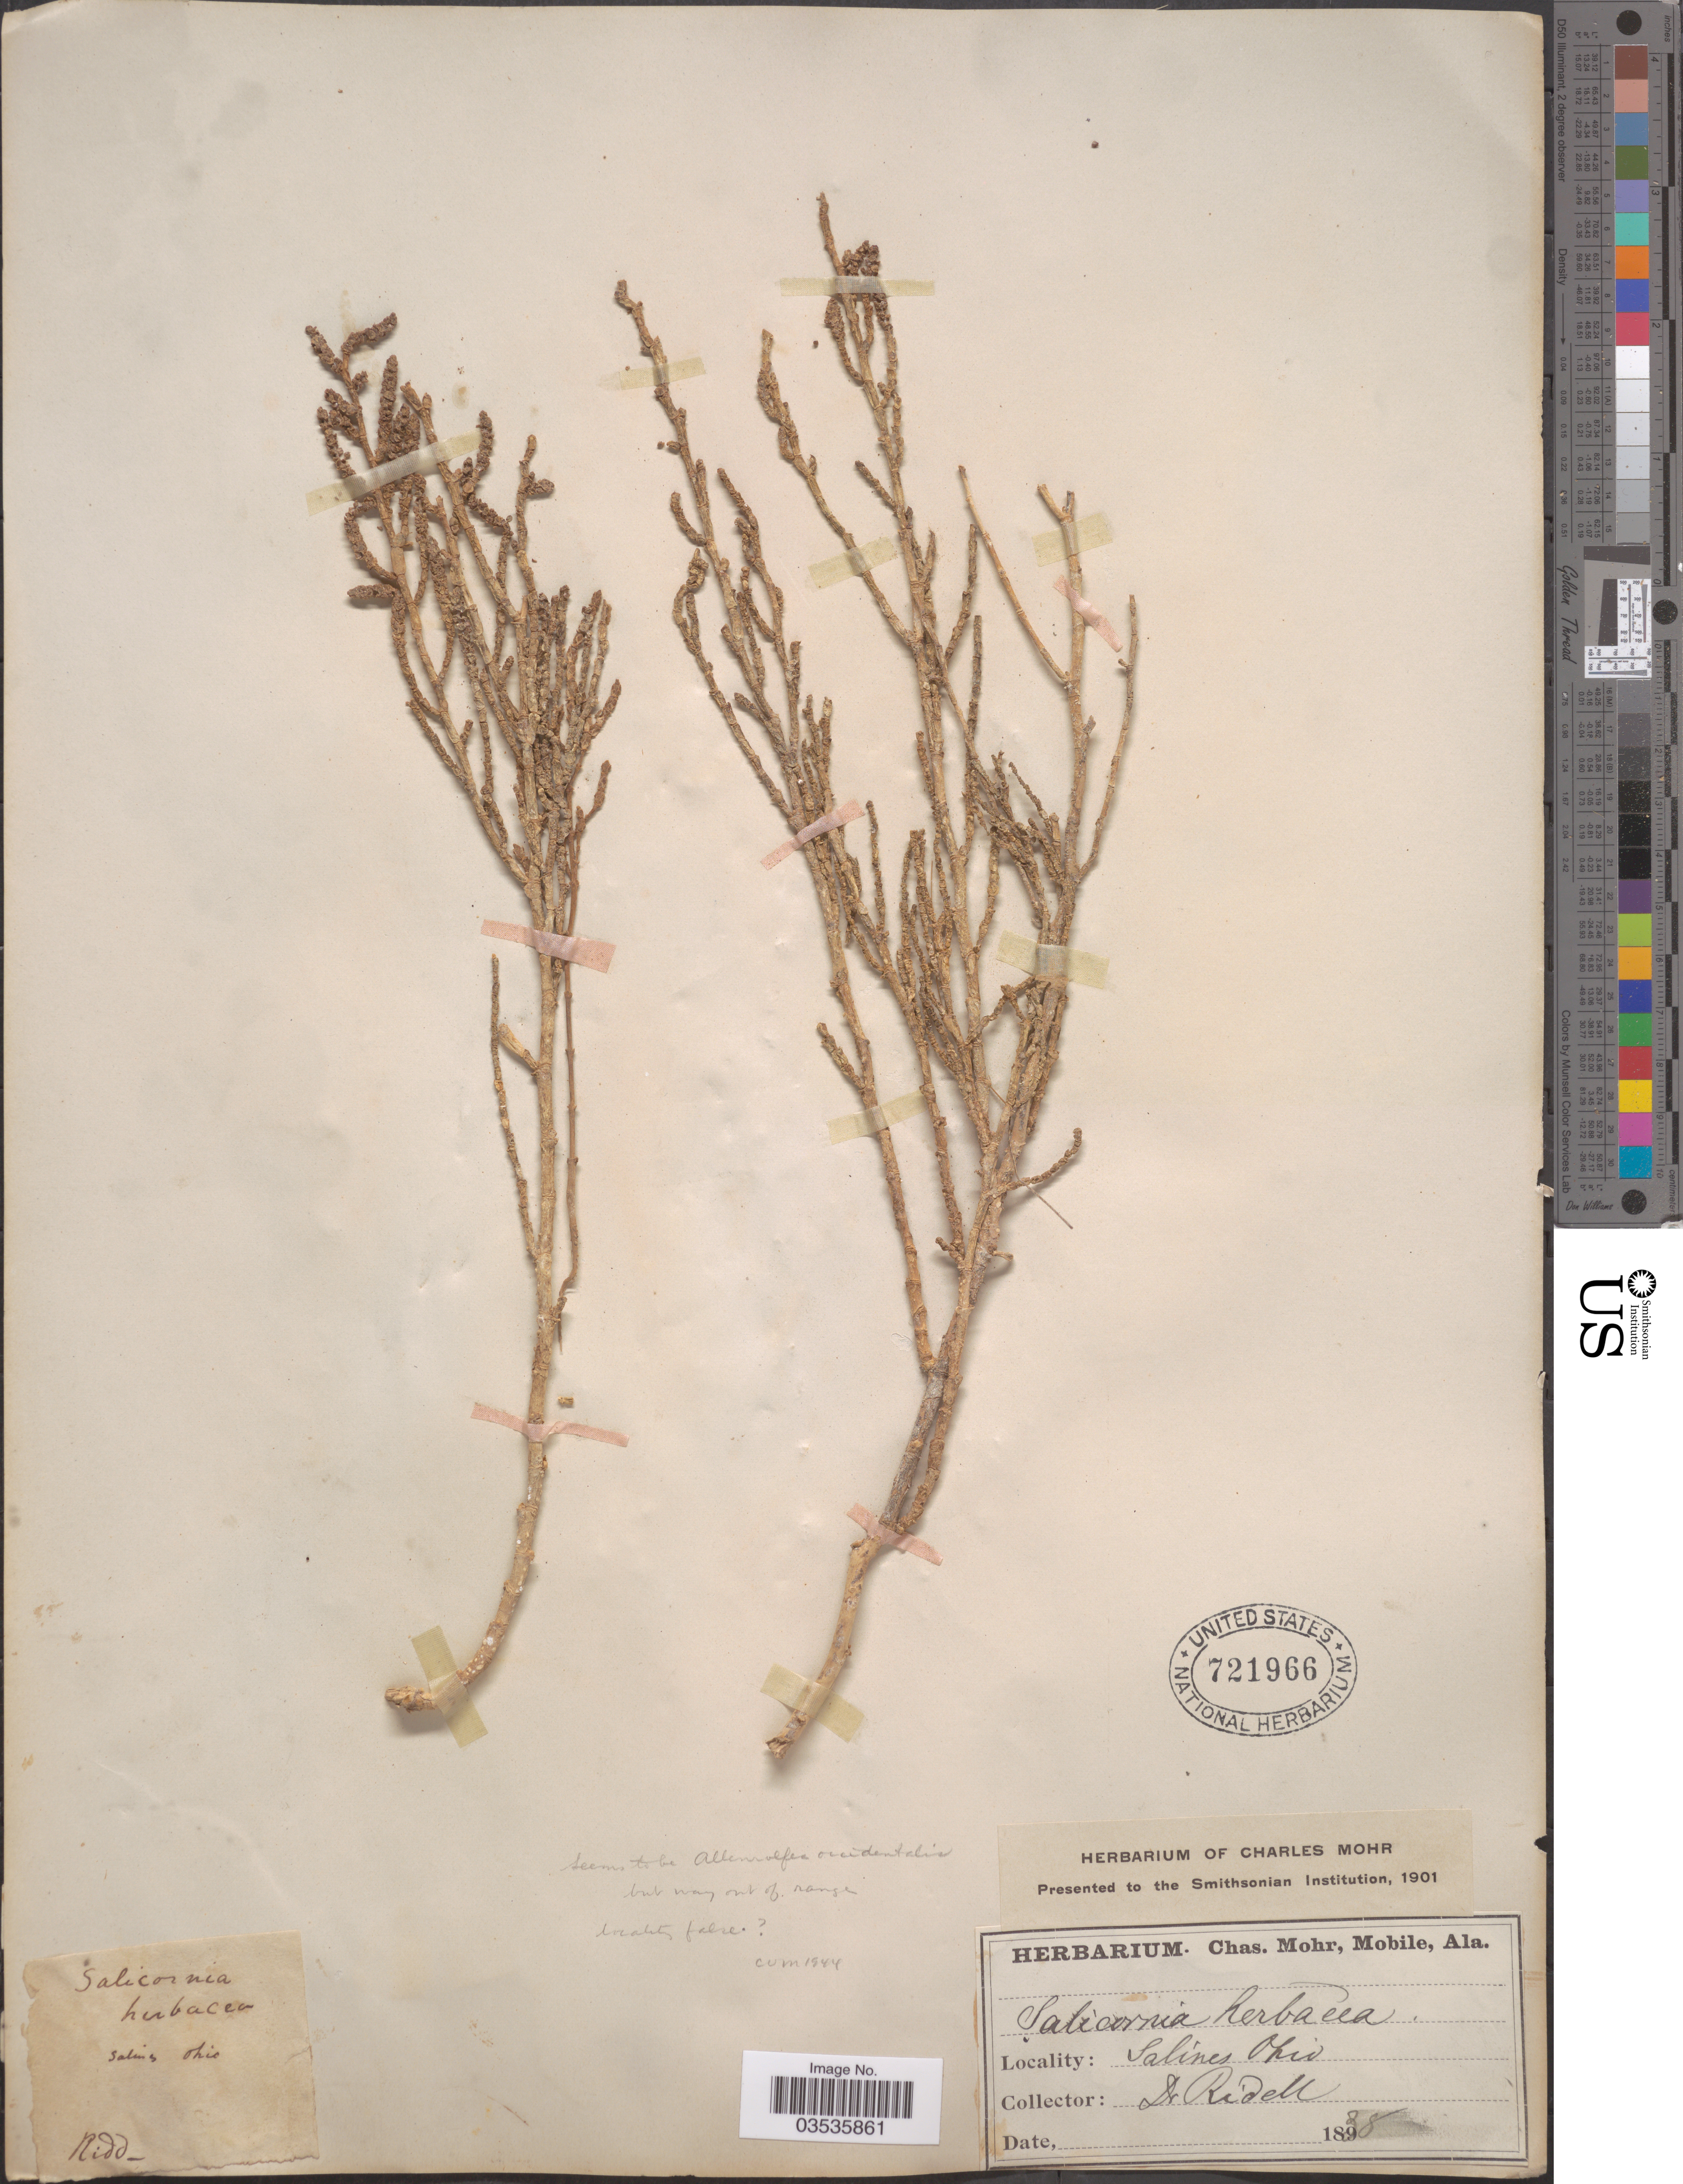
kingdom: Plantae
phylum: Tracheophyta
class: Magnoliopsida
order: Caryophyllales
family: Amaranthaceae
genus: Allenrolfea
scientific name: Allenrolfea occidentalis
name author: (S. Watson) Kuntze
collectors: -. Ridell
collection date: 1888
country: United States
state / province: Ohio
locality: Salines.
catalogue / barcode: US 721966